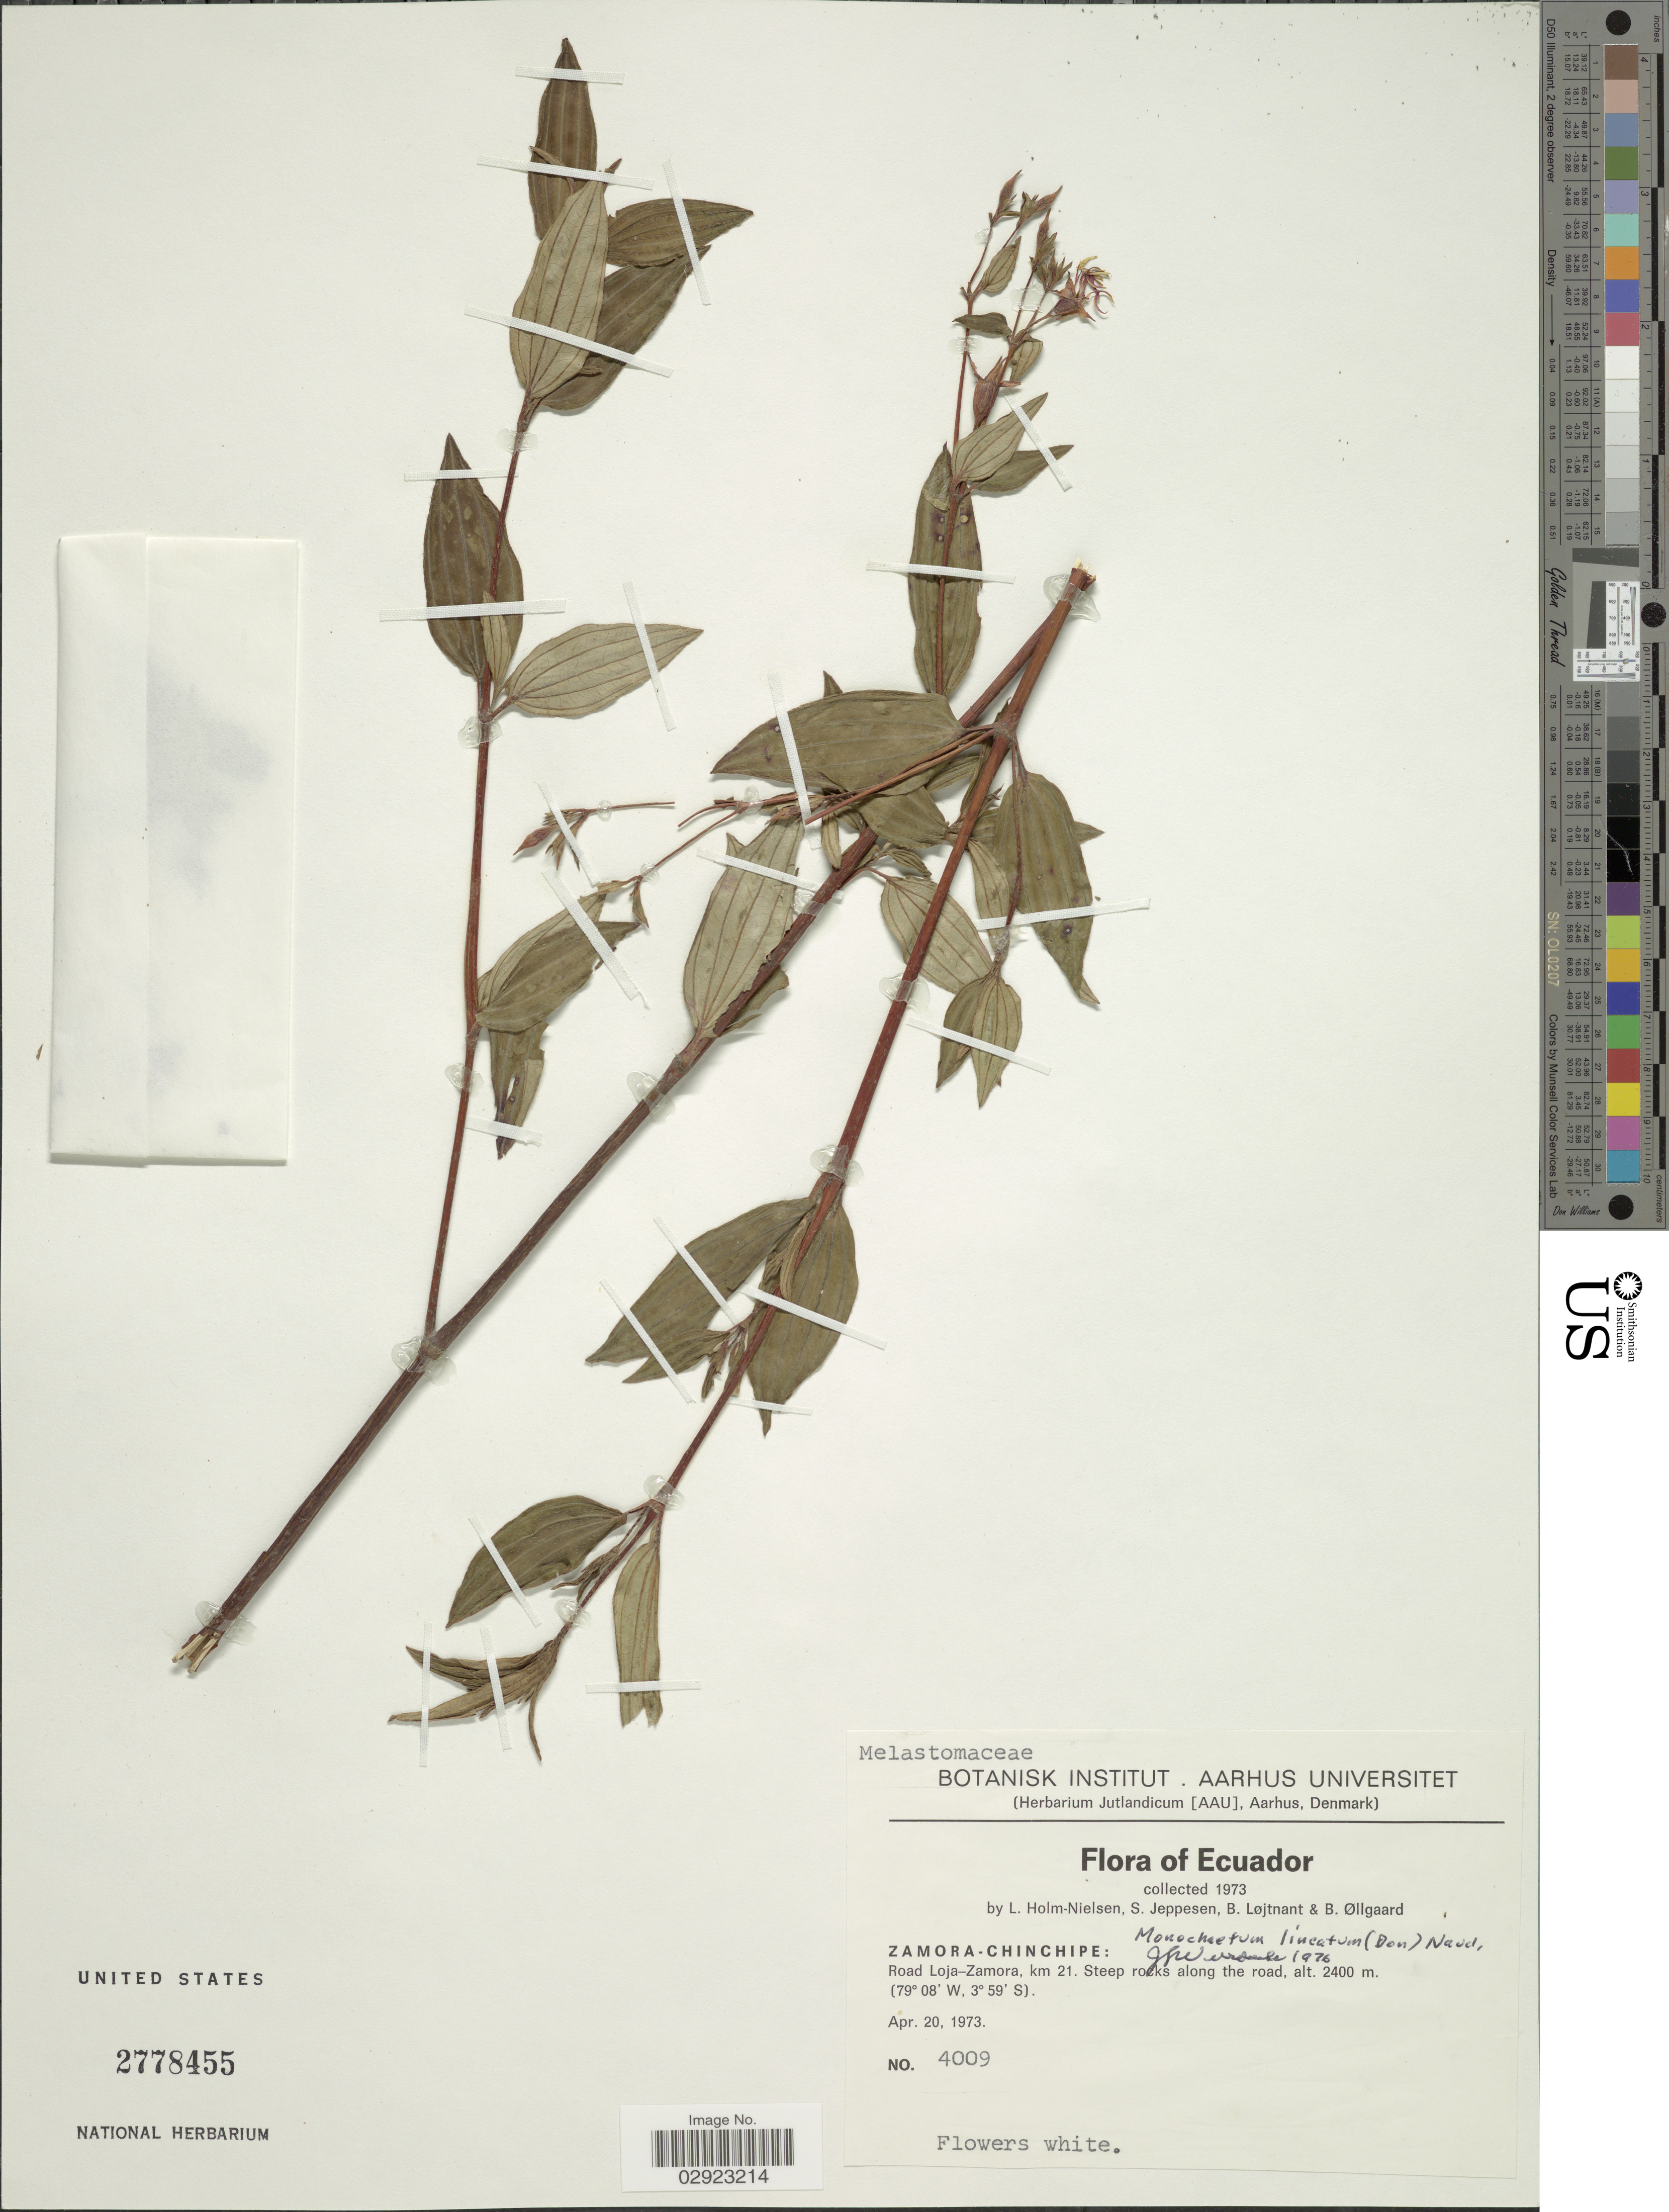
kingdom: Plantae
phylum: Tracheophyta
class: Magnoliopsida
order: Myrtales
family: Melastomataceae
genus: Monochaetum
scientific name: Monochaetum lineatum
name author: (D. Don) Naudin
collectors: L. Holm-Nielsen, S. Jeppesen, B. Löjtnant & B. Øllgaard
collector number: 4009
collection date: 1973-04-20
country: Ecuador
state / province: Zamora-Chinchipe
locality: Road Loja-Zamora, km 21.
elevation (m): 2400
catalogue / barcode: US 2778455